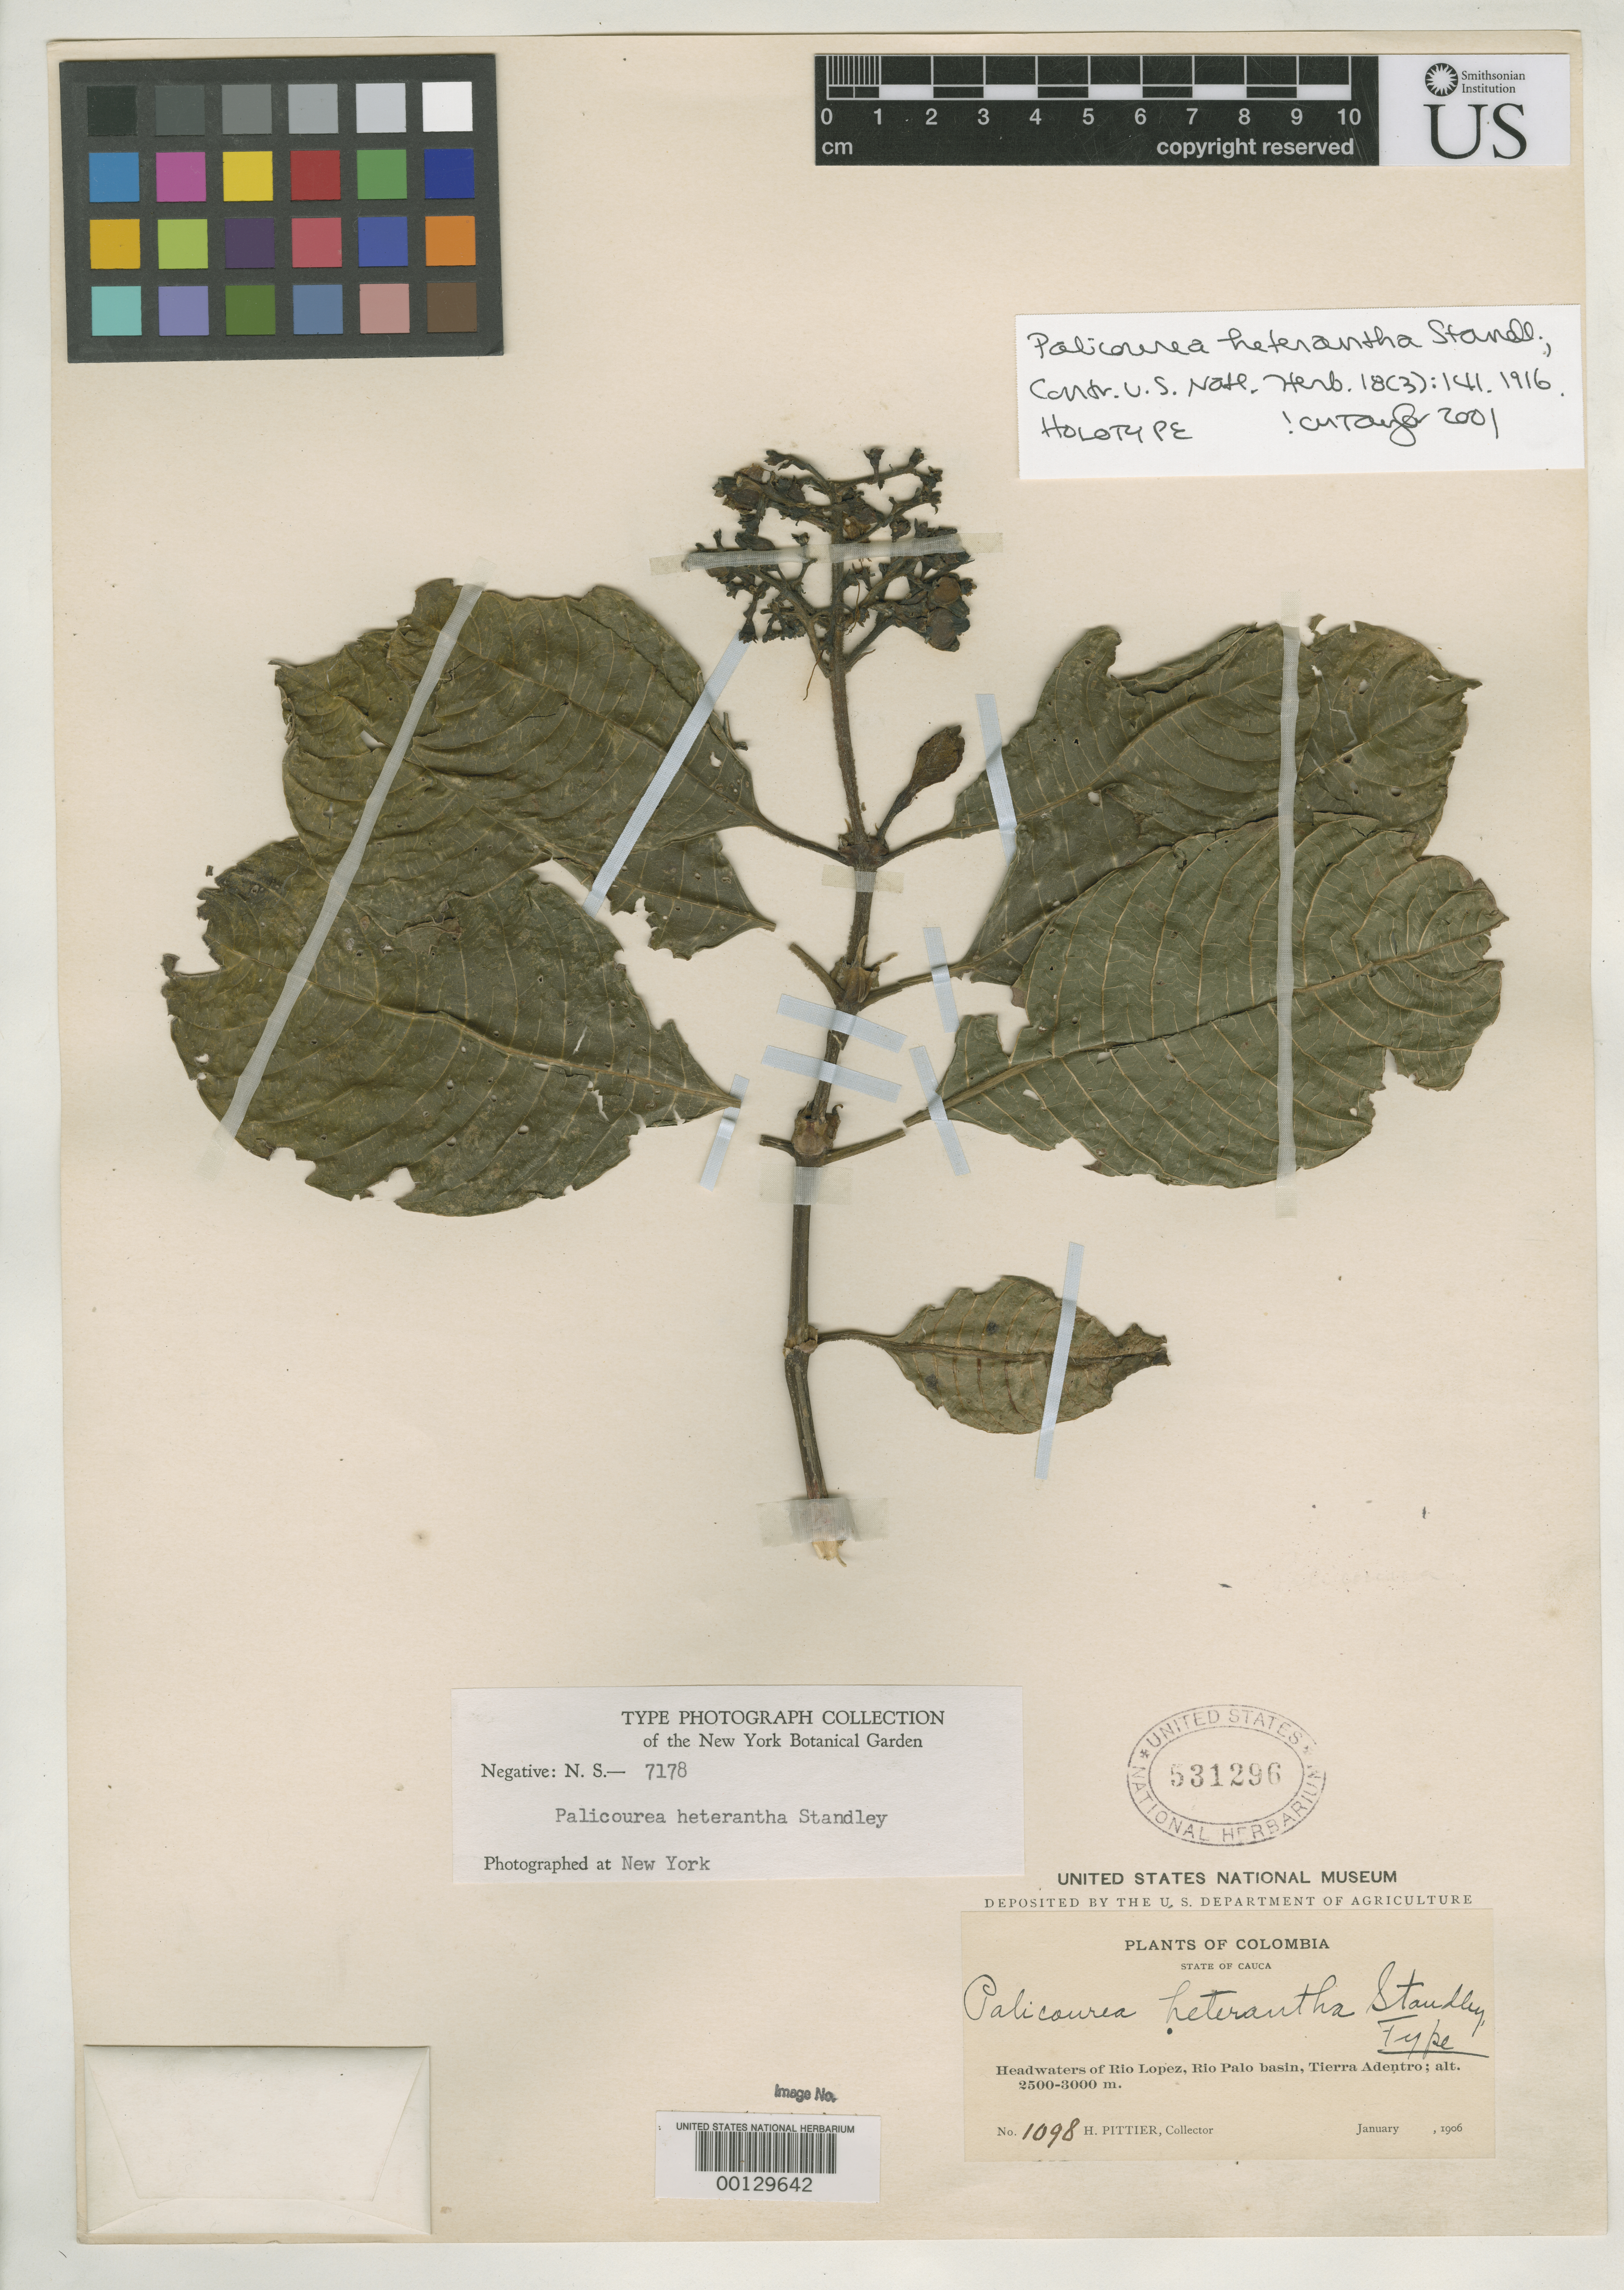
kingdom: Plantae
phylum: Tracheophyta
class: Magnoliopsida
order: Gentianales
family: Rubiaceae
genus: Palicourea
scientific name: Palicourea heterantha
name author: Standl.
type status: Holotype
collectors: H. F. Pittier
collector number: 1098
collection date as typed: Jan 1906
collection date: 1906-01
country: Colombia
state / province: Cauca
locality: Headwaters of Rio Lopez, Rio Palo Basin, Tierra Adentro.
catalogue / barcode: US 531296